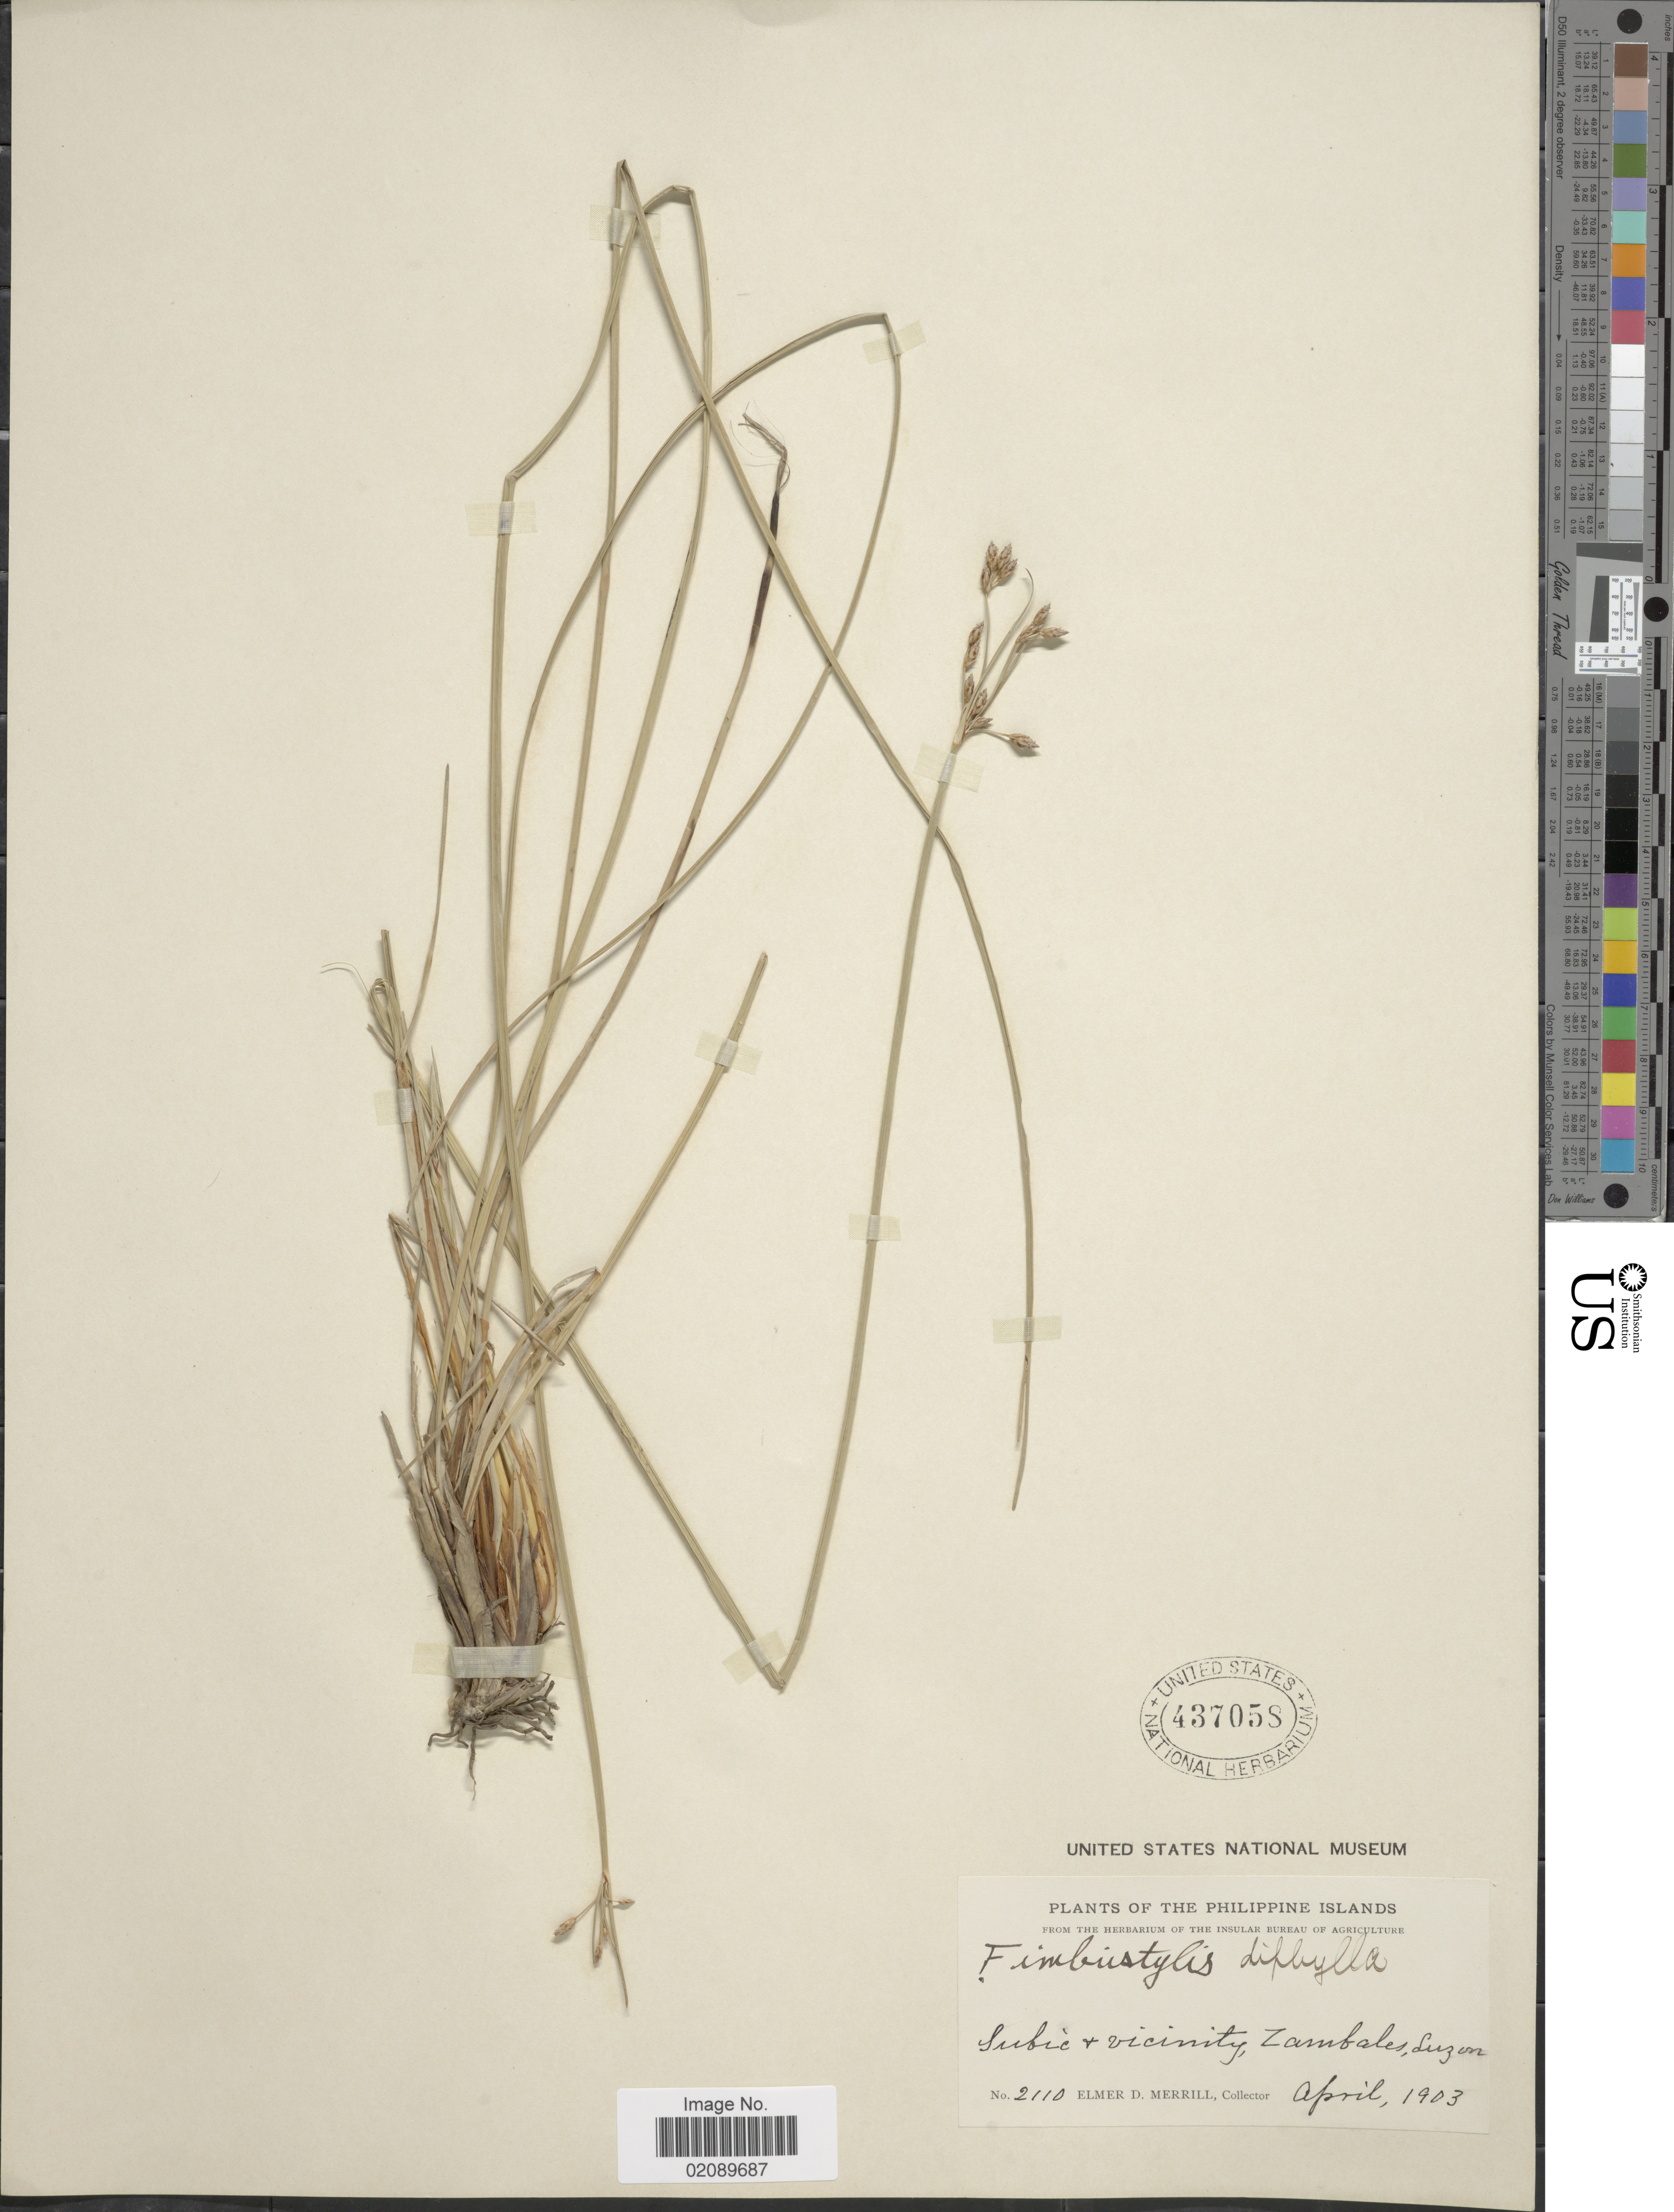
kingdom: Plantae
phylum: Tracheophyta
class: Liliopsida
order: Poales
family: Cyperaceae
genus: Fimbristylis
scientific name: Fimbristylis annua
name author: (All.) Roem. & Schult.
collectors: E. D. Merrill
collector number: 2110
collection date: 1903-04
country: Philippines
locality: Philippine Islands, Subic + Vicinity, Zambales, Luzon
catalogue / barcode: US 437058